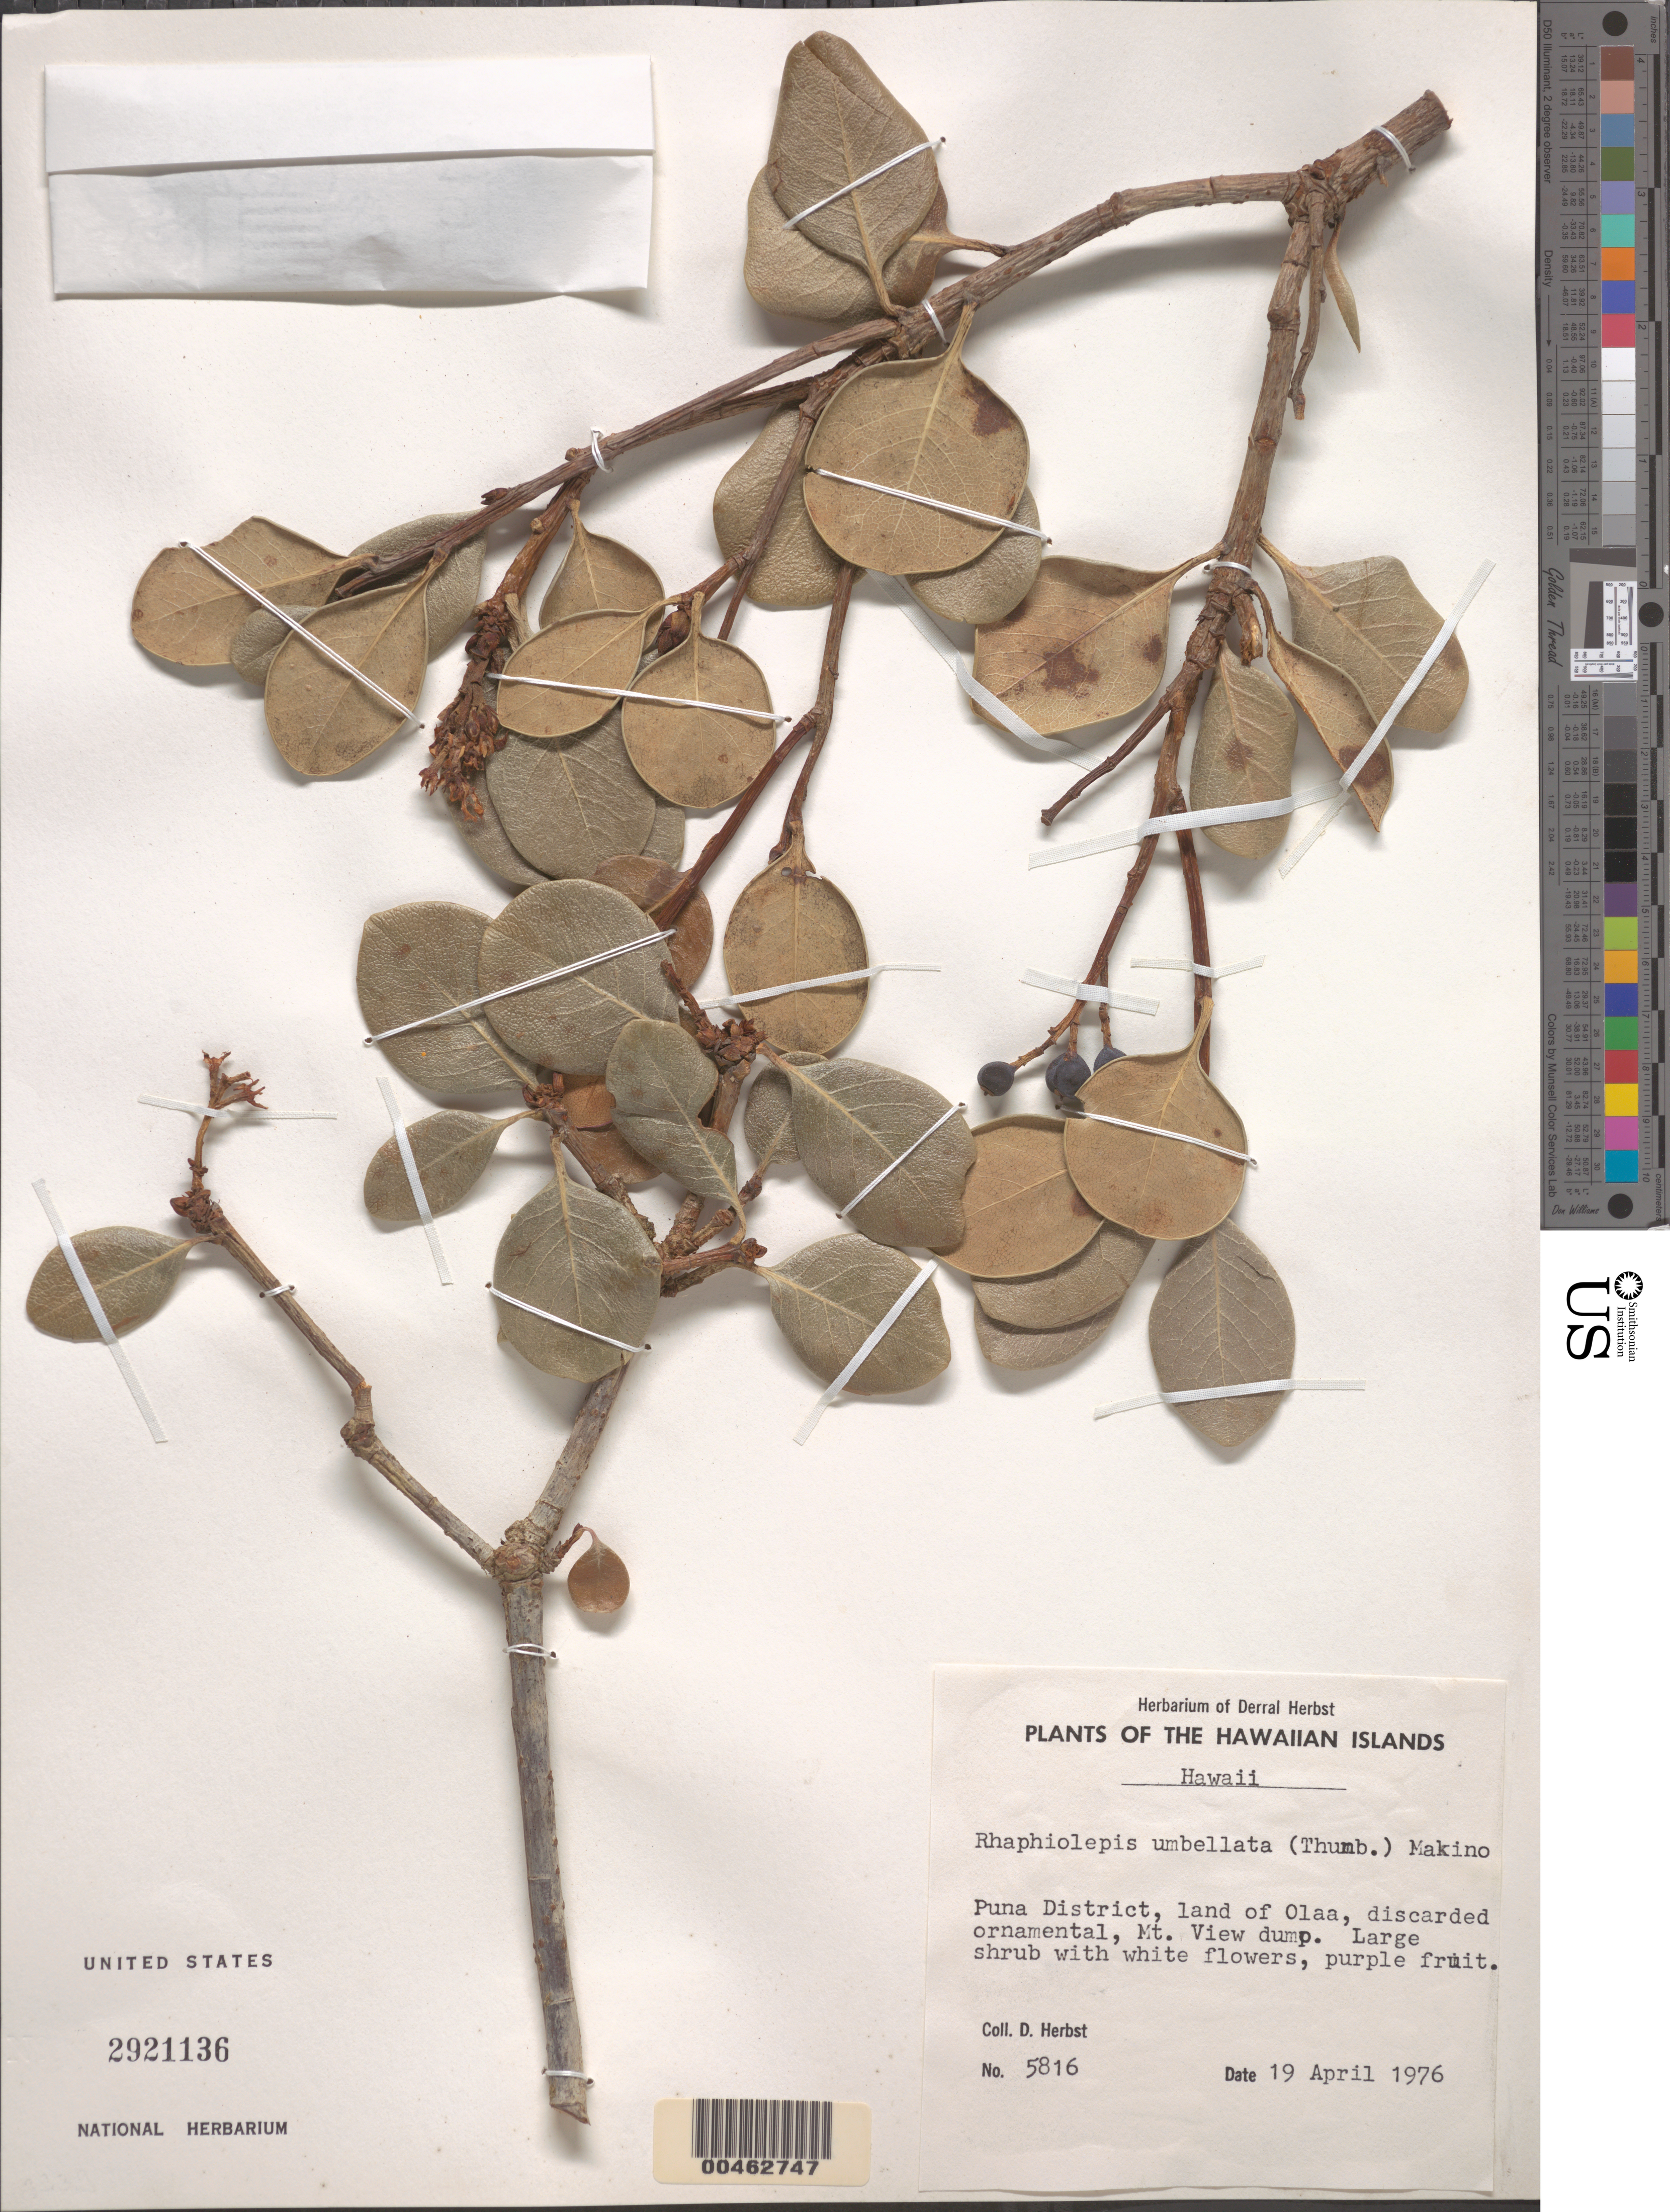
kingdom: Plantae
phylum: Tracheophyta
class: Magnoliopsida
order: Rosales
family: Rosaceae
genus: Rhaphiolepis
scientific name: Rhaphiolepis umbellata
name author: (Thunb.) Makino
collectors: D. R. Herbst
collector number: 5816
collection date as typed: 19 Apr 1976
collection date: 1976-04-19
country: United States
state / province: Hawaii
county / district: Hawaii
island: Hawaii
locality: Puna Dist., land of Olaa, Mt. View dump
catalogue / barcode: US 2921136